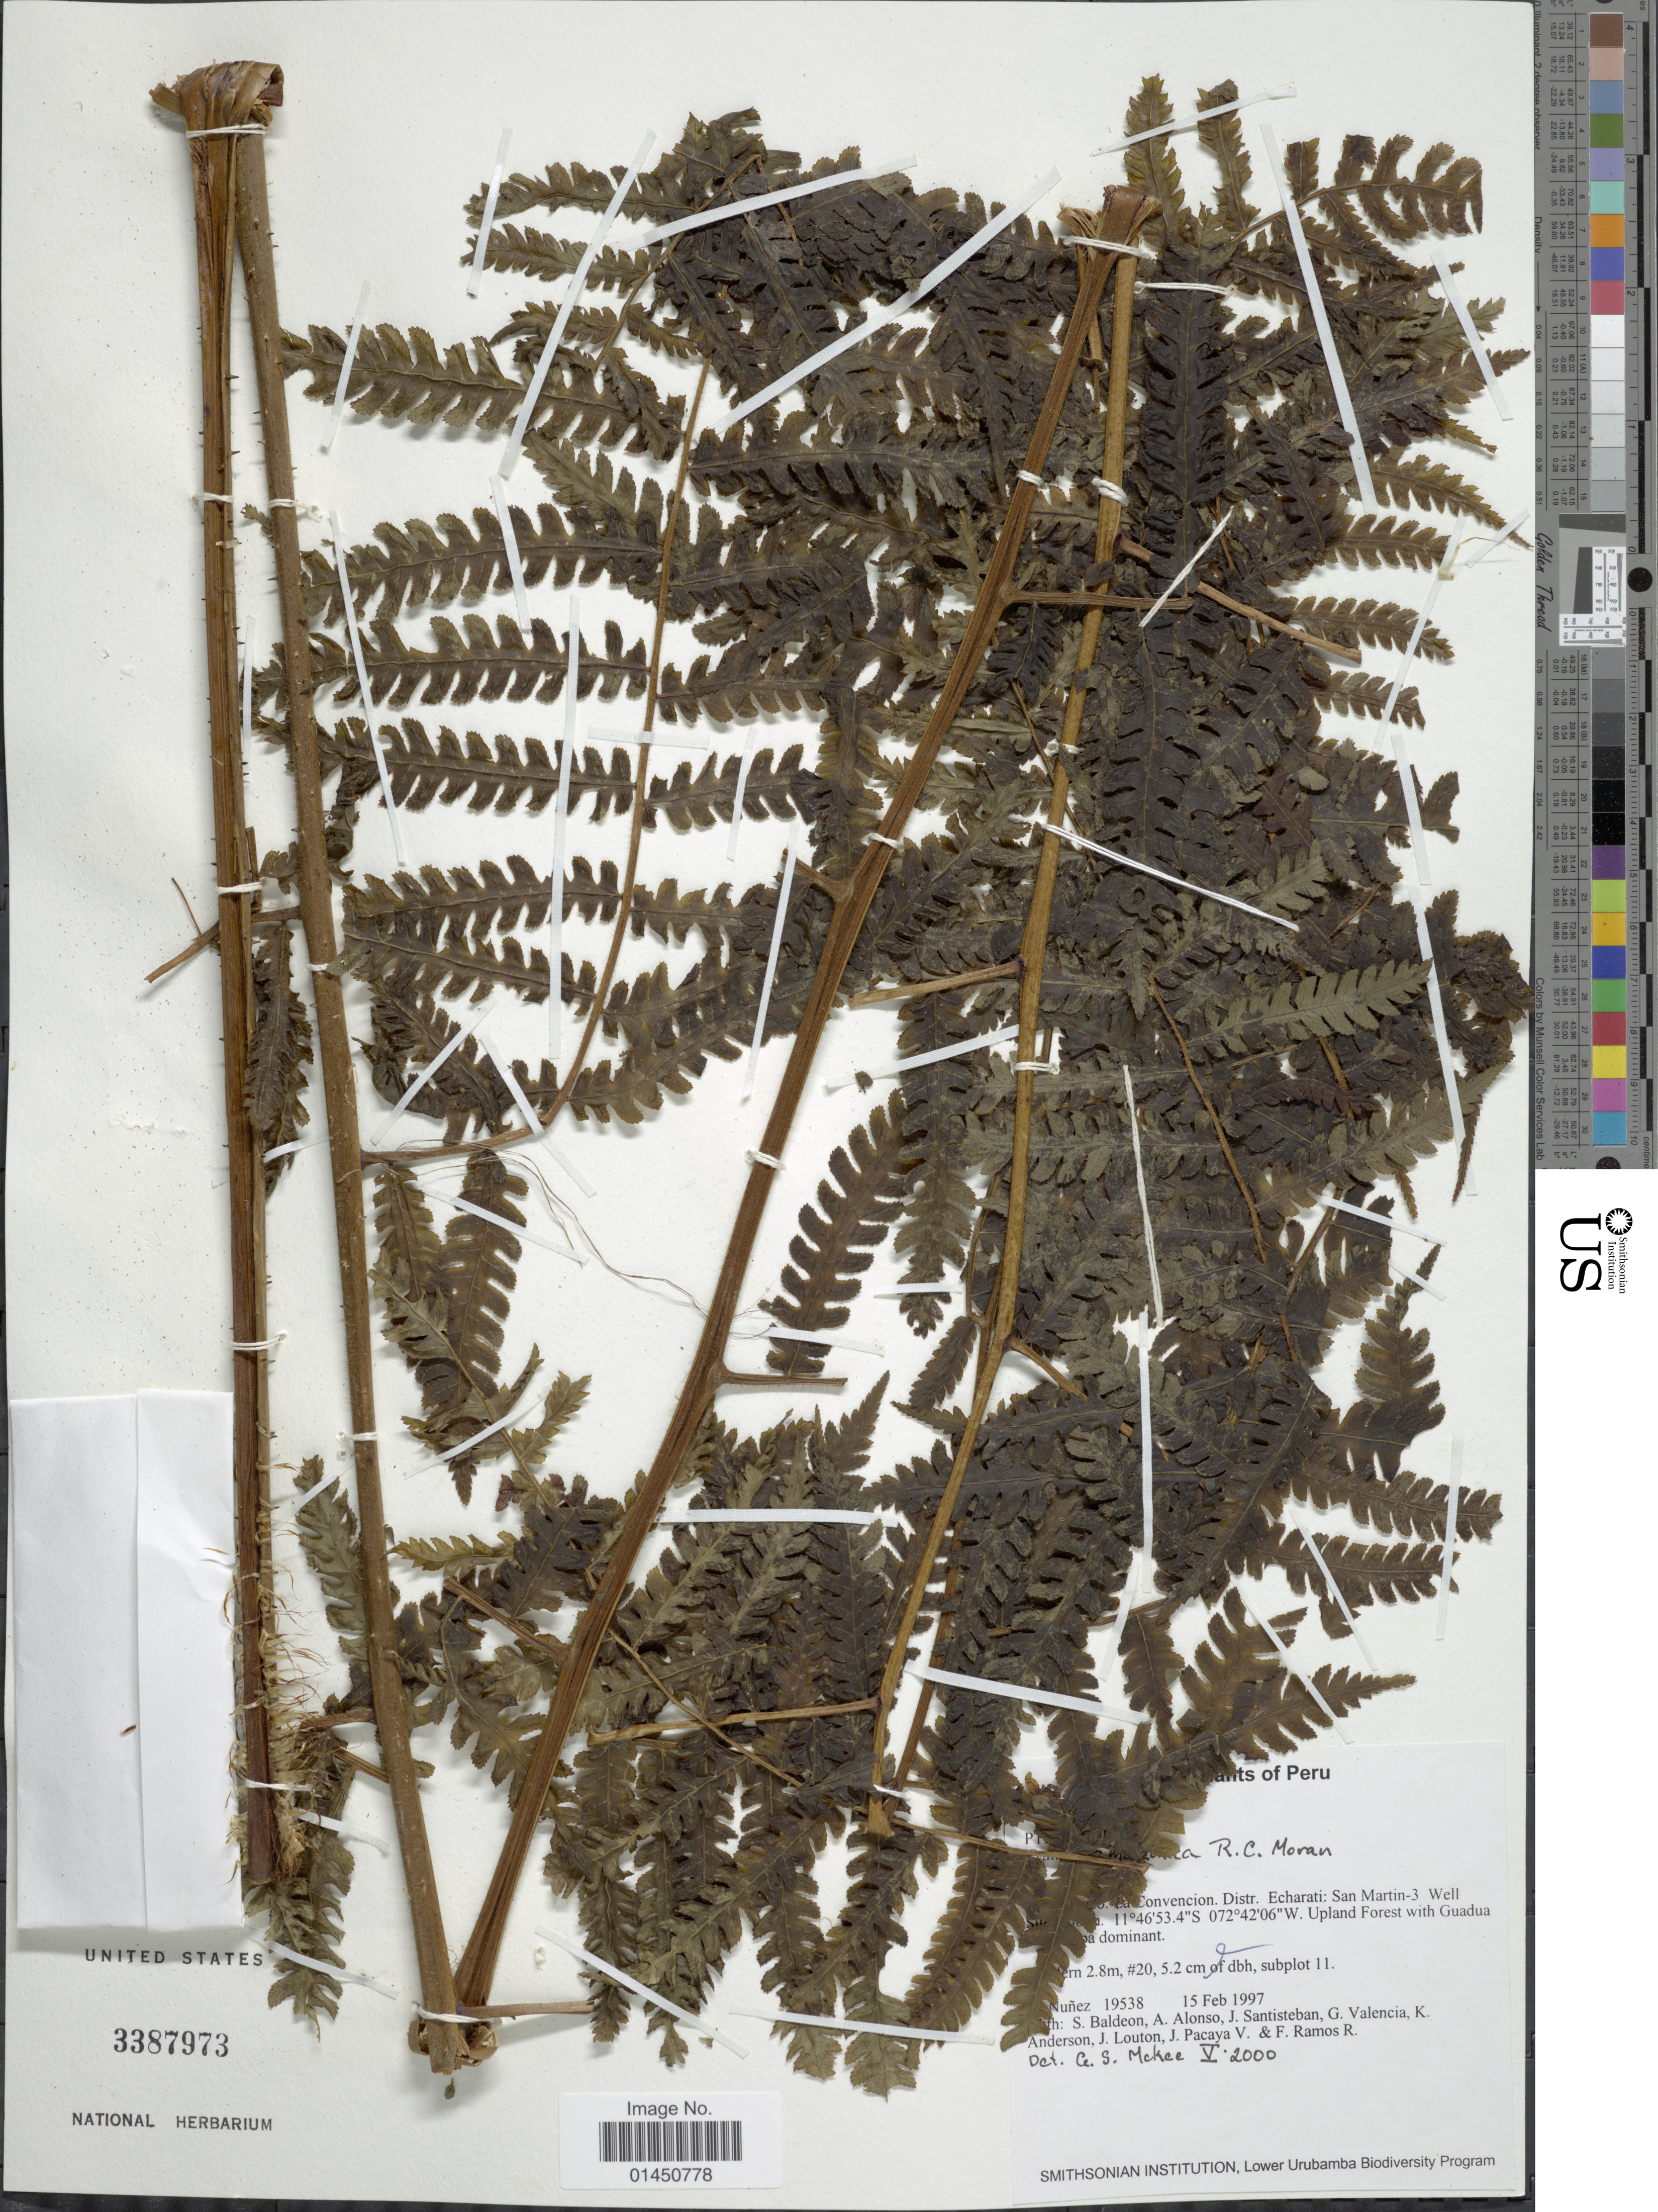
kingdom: Plantae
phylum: Tracheophyta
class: Polypodiopsida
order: Cyatheales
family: Cyatheaceae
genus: Cyathea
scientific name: Cyathea amazonica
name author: R.C. Moran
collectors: P. Nuñez V., S. Baldeon, A. Alonso, J. Santisteban & et al.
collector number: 19538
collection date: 1997-02-15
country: Peru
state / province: Cusco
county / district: La Convención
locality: Distr. Echarati; San Martin-3 Well site.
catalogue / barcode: US 3387973